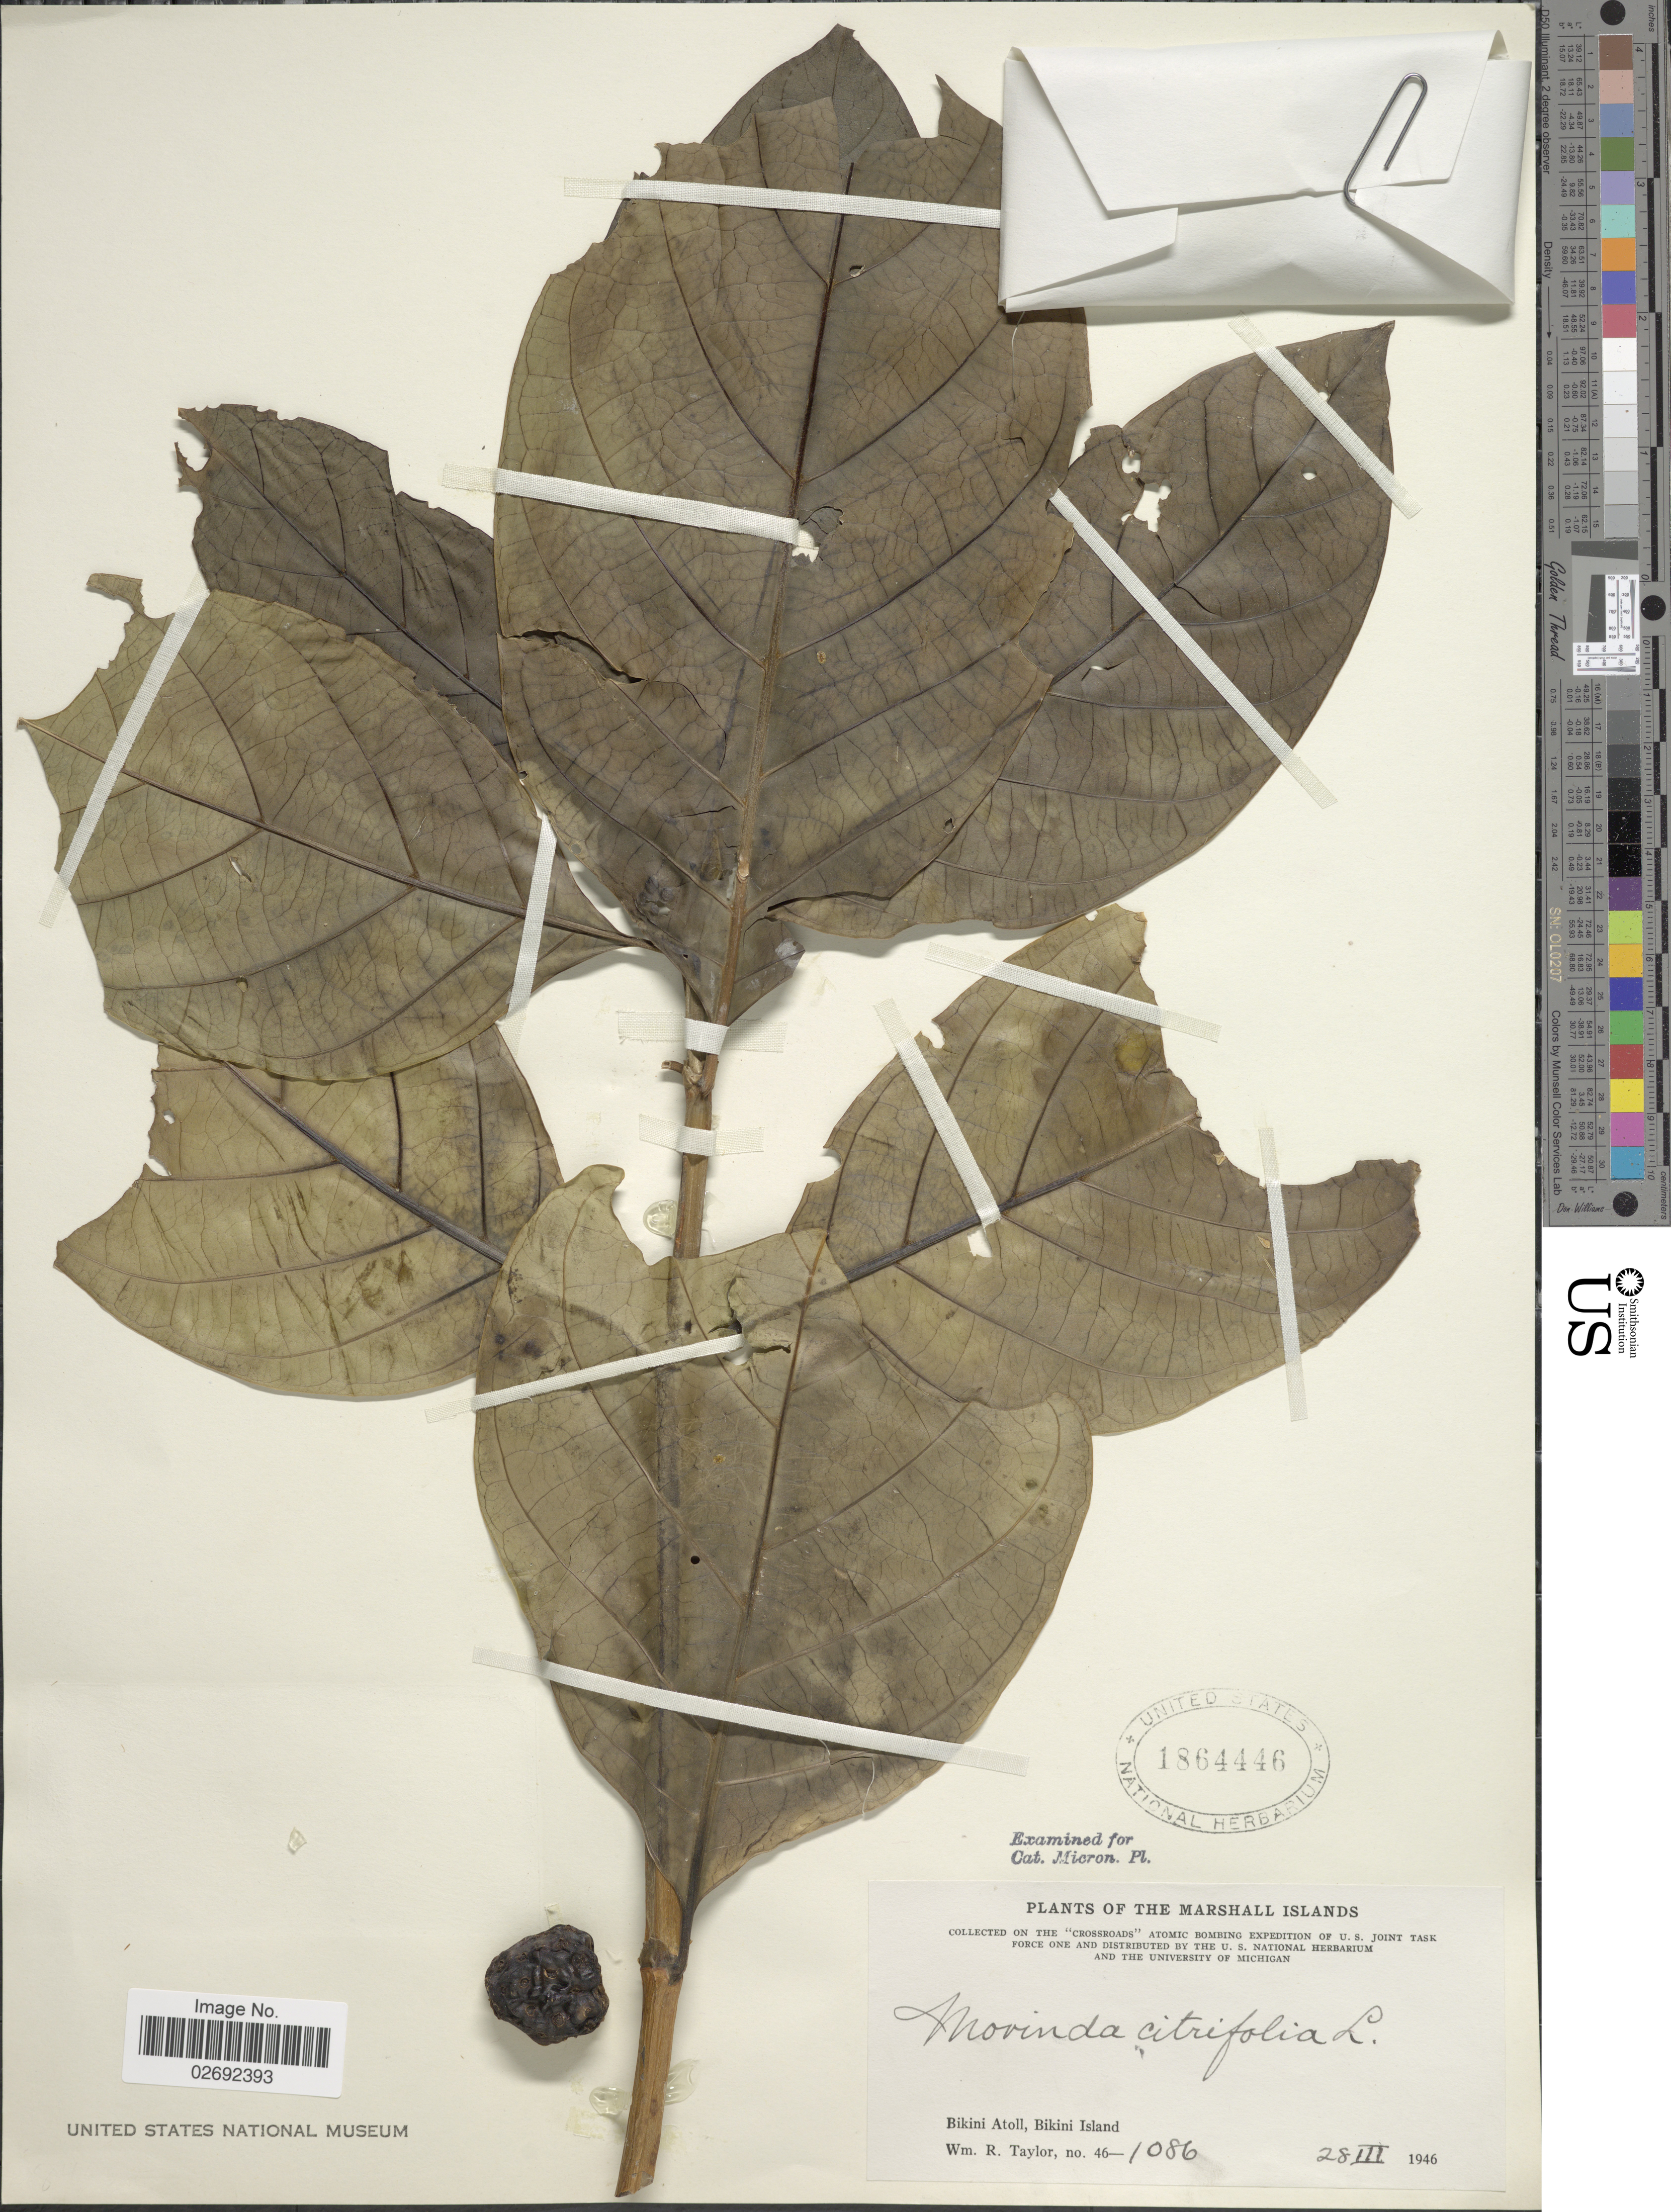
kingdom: Plantae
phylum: Tracheophyta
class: Magnoliopsida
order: Gentianales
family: Rubiaceae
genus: Morinda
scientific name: Morinda citrifolia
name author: L.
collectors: W. R. Taylor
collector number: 46-1086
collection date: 1946-03-28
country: Marshall Islands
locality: Bikini Atoll, Bikini Islands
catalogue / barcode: US 1864446